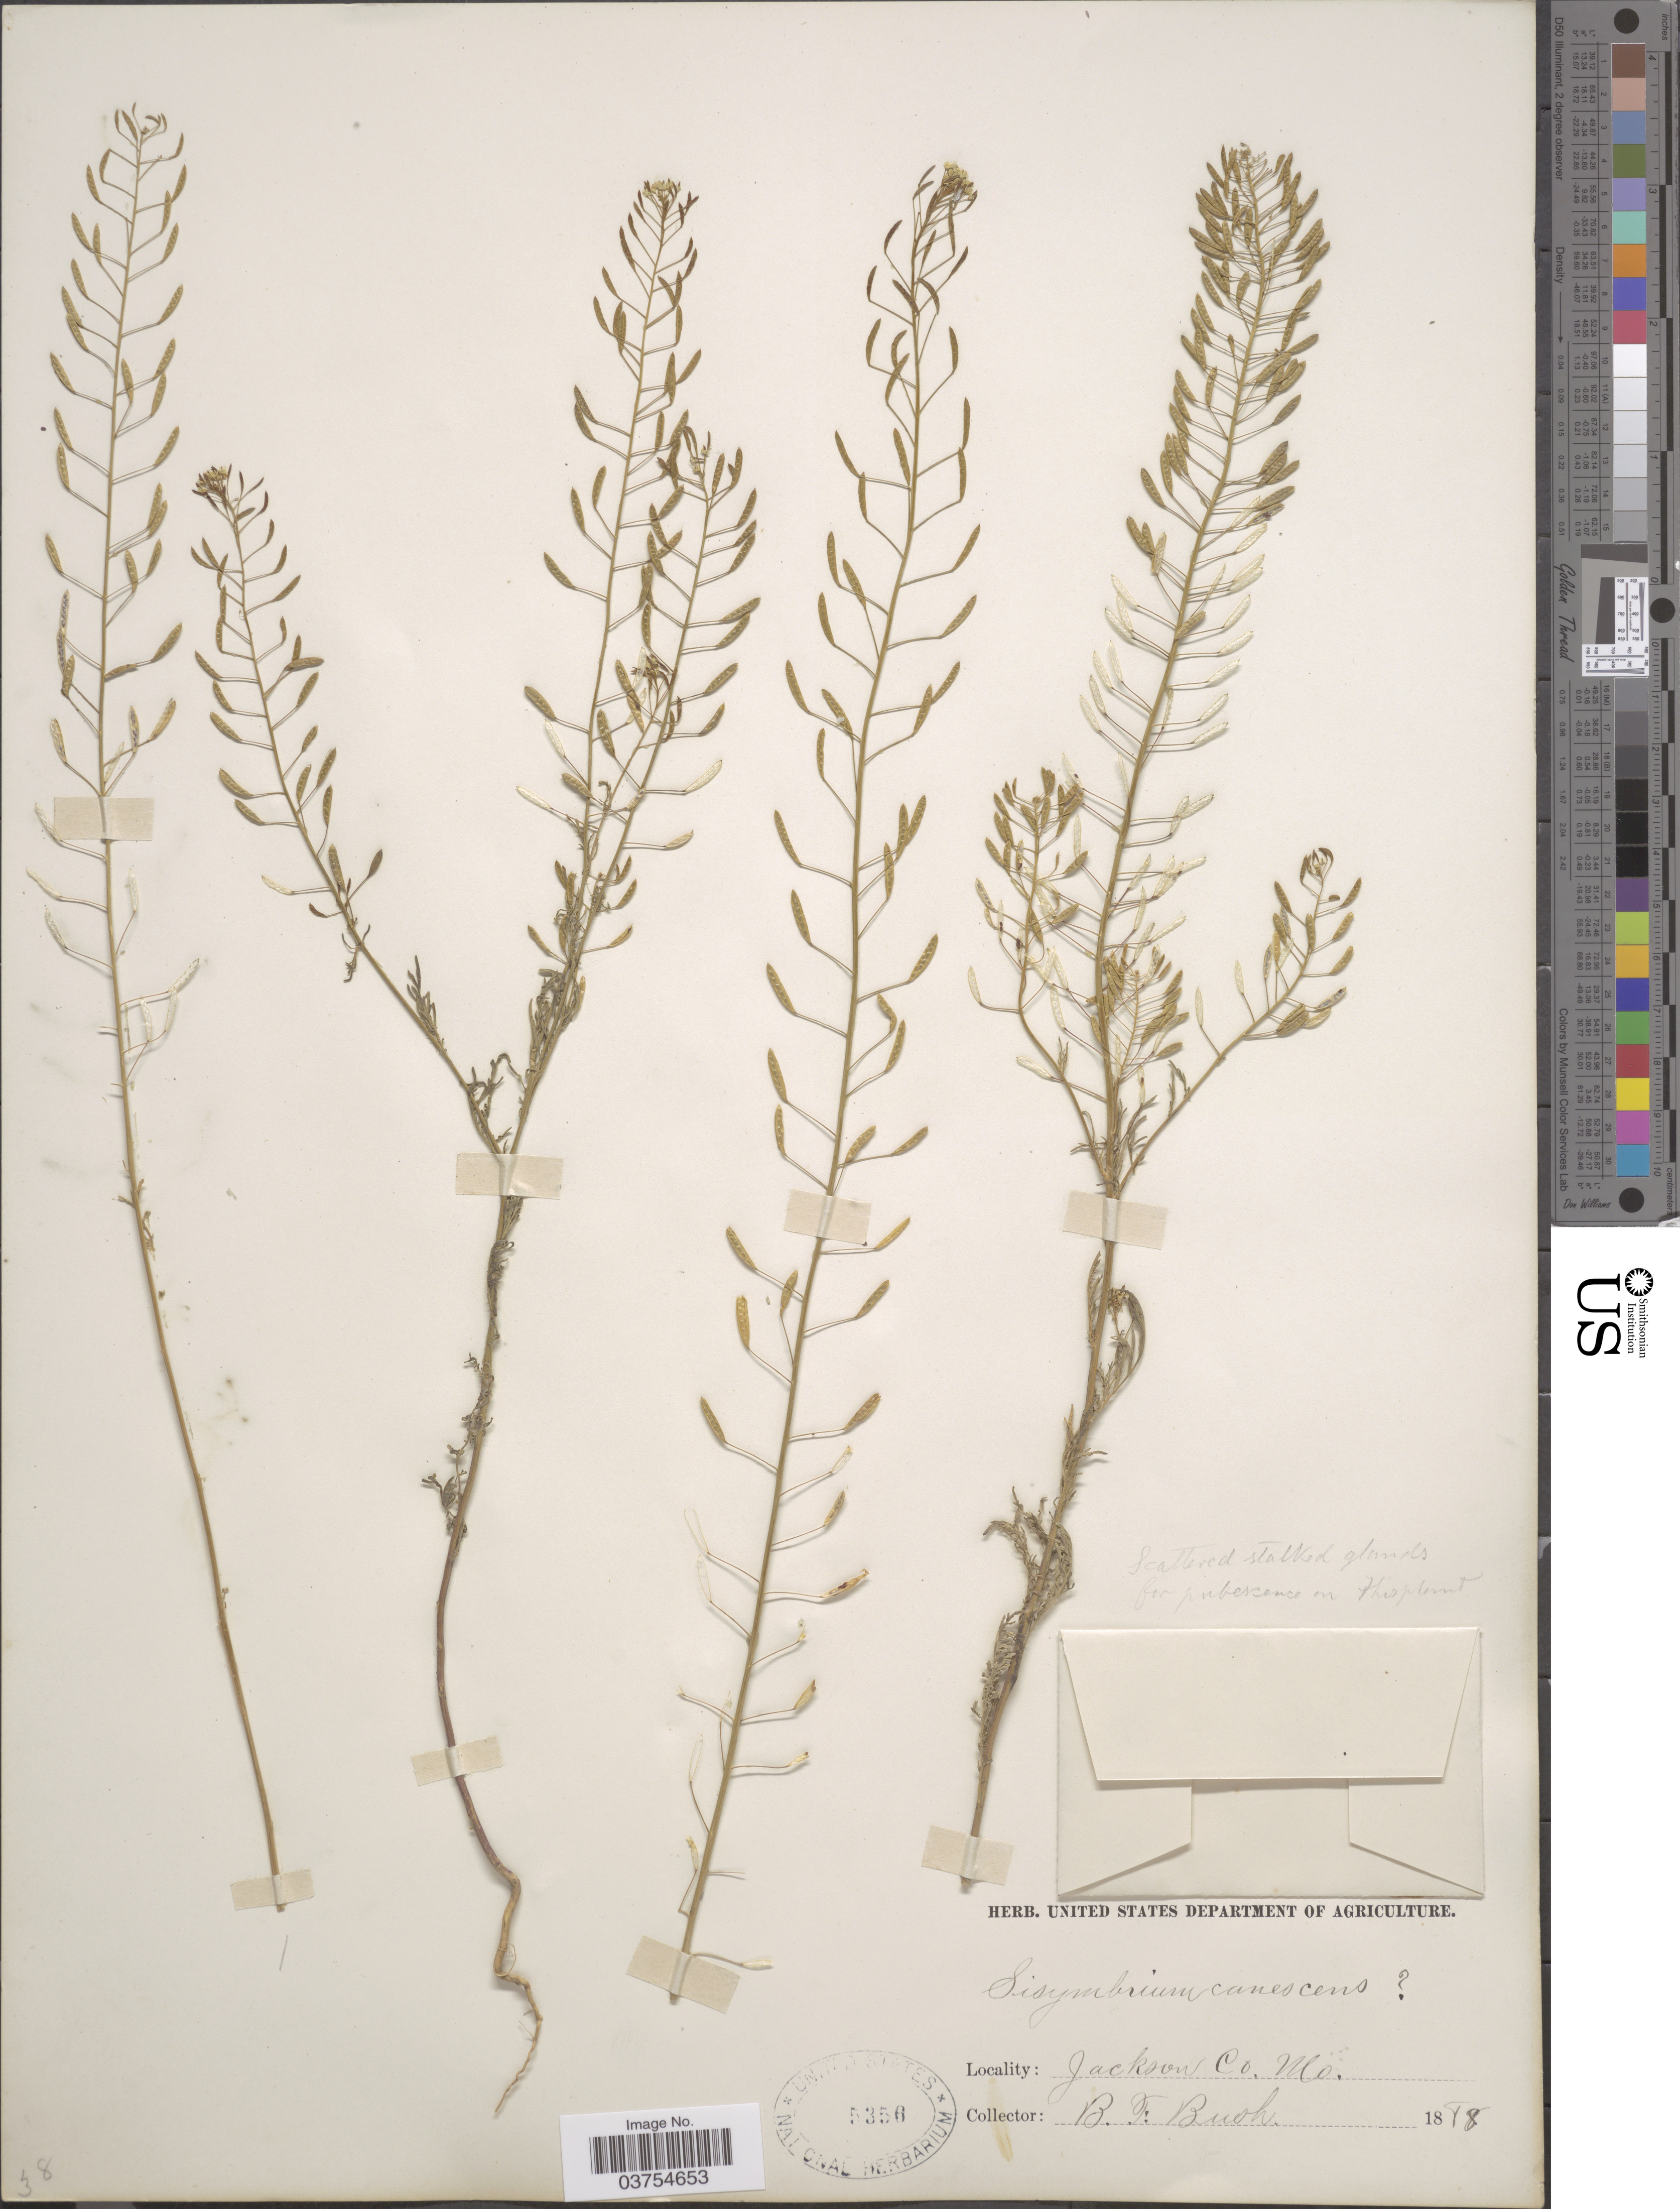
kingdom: Plantae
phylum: Tracheophyta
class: Magnoliopsida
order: Brassicales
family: Brassicaceae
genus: Descurainia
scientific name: Descurainia pinnata var. brachycarpa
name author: (Richardson) Fernald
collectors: B. F. Bush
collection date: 1888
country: United States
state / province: Missouri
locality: Jackson Co.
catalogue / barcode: US 5356